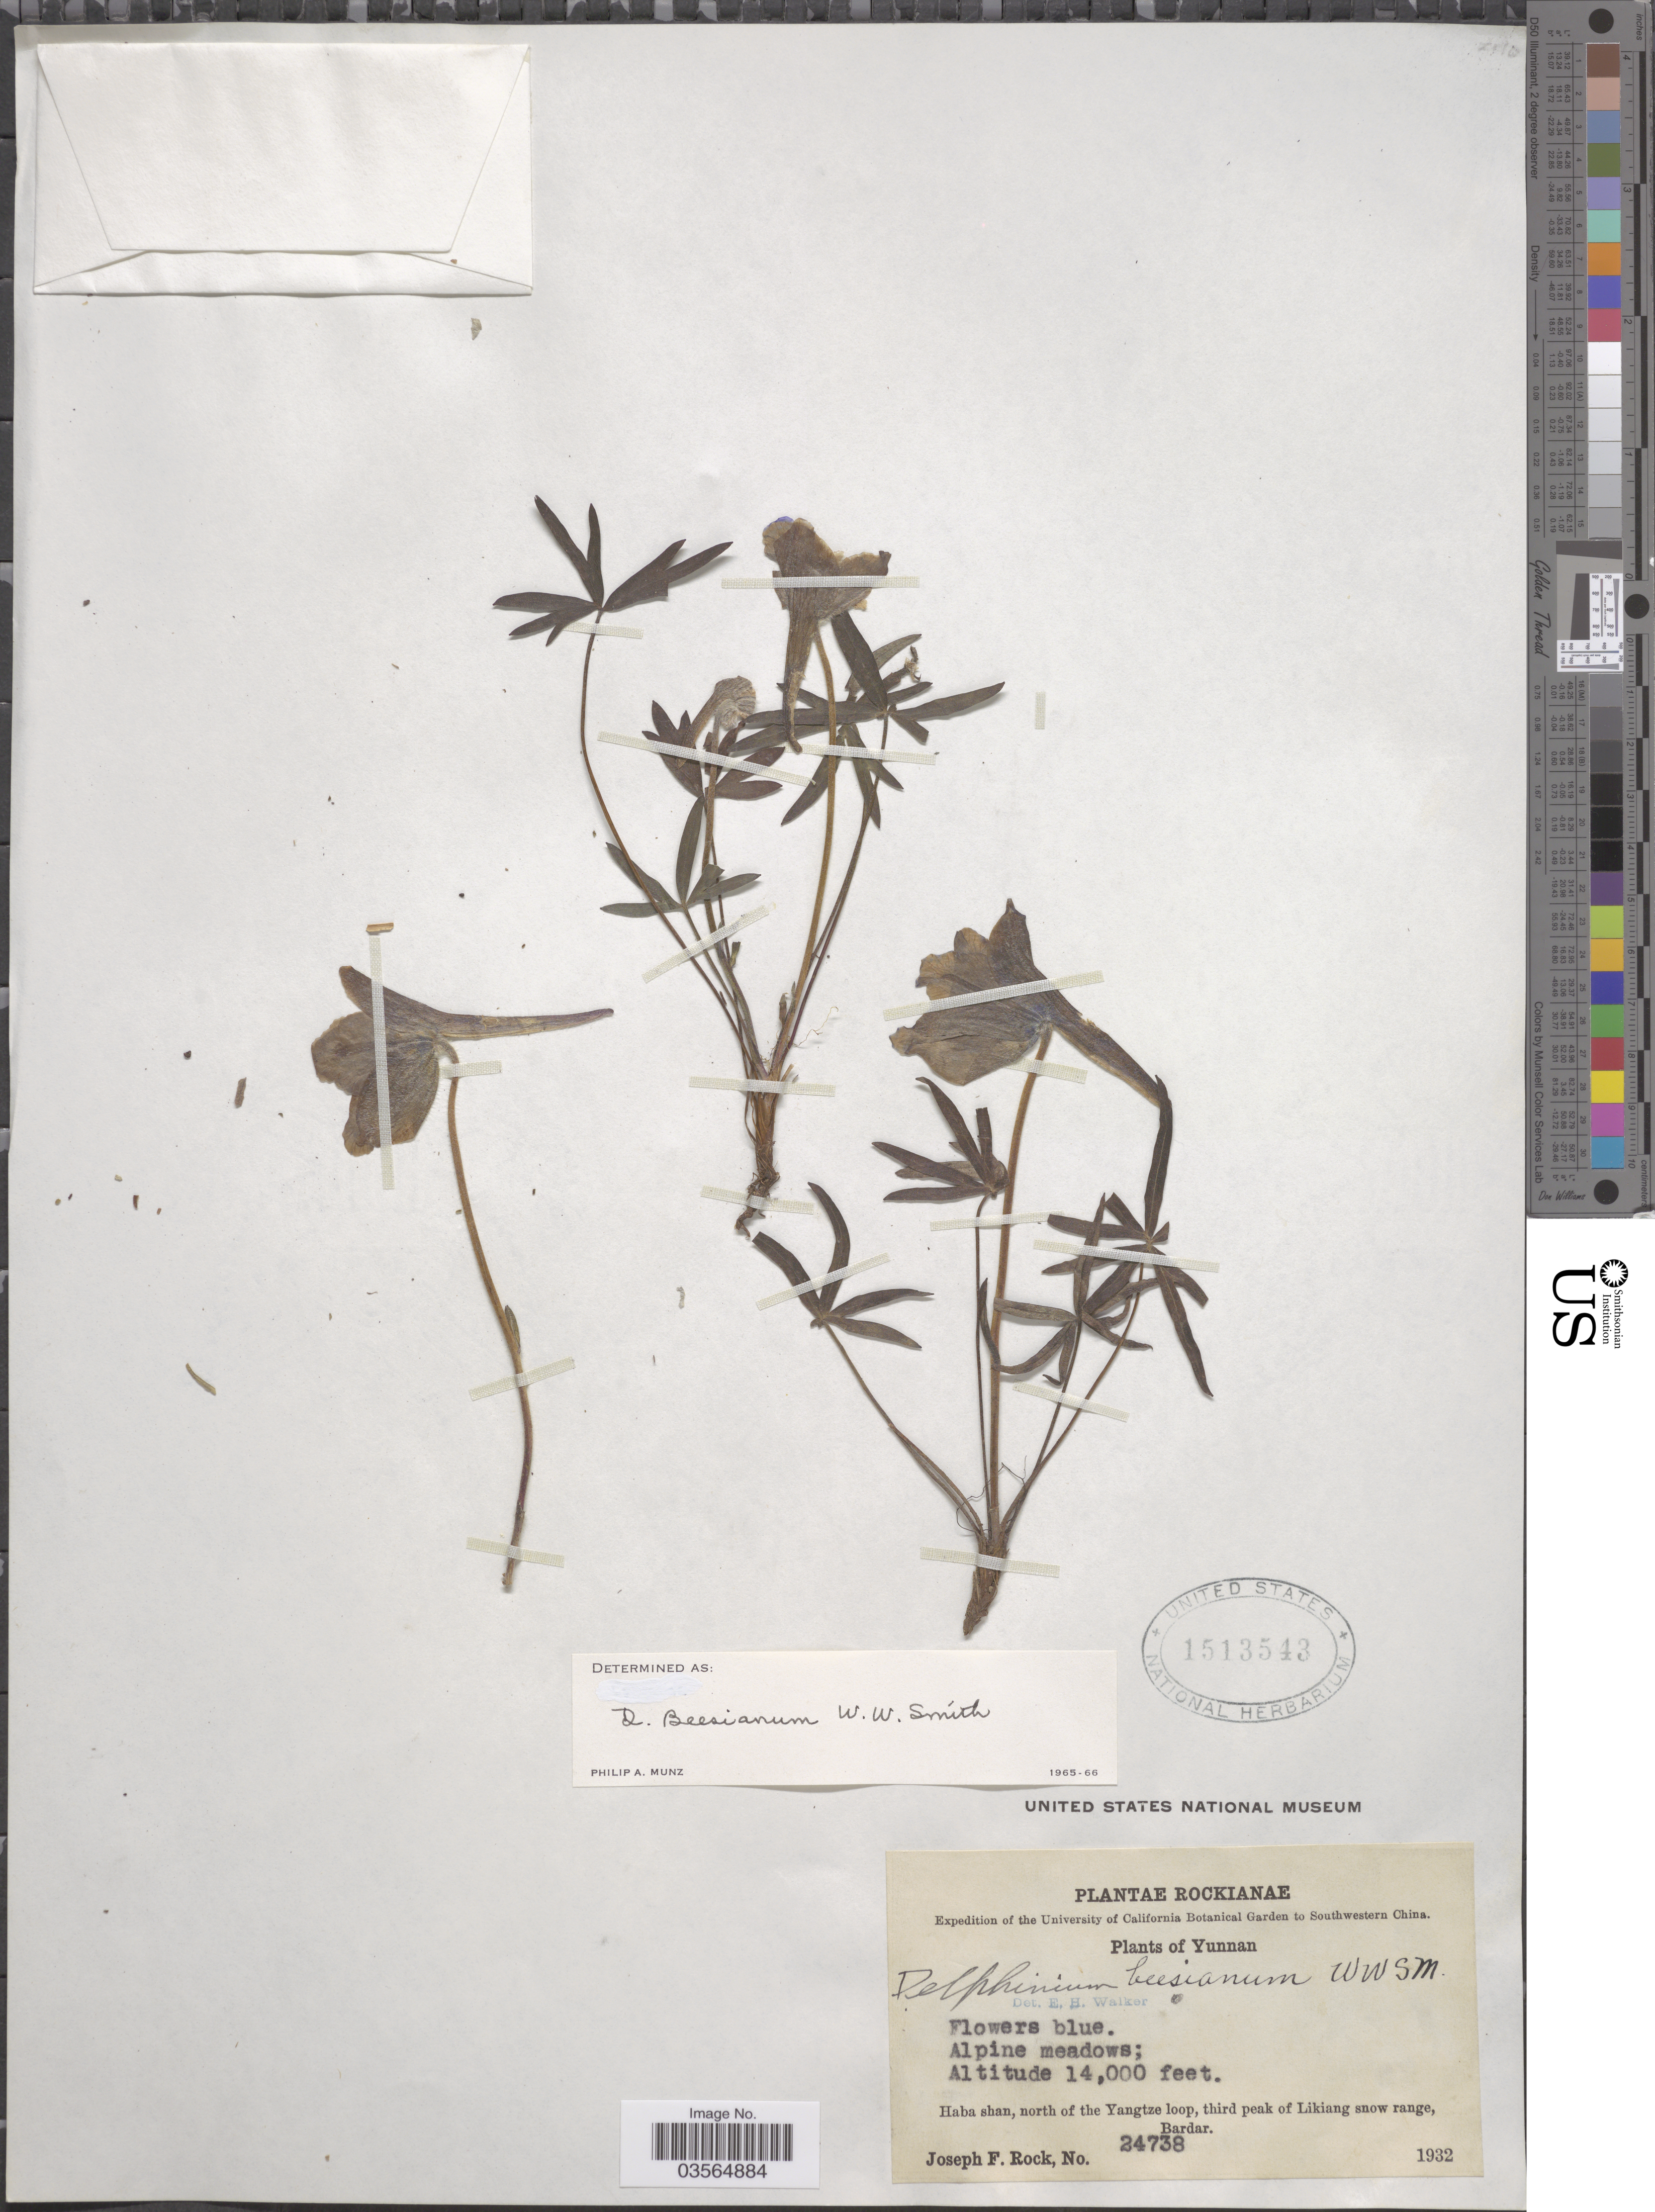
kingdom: Plantae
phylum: Tracheophyta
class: Magnoliopsida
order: Ranunculales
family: Ranunculaceae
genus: Delphinium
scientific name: Delphinium beesianum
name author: W.W. Sm.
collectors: J. F. Rock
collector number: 24738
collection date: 1932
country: China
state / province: Yunnan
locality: Rockianae. Southwestern China. Alpine meadows. Haba shan, north of the Yangtze loop, third peak of Likiang snow range, Bardar.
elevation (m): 4267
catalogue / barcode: US 1513543